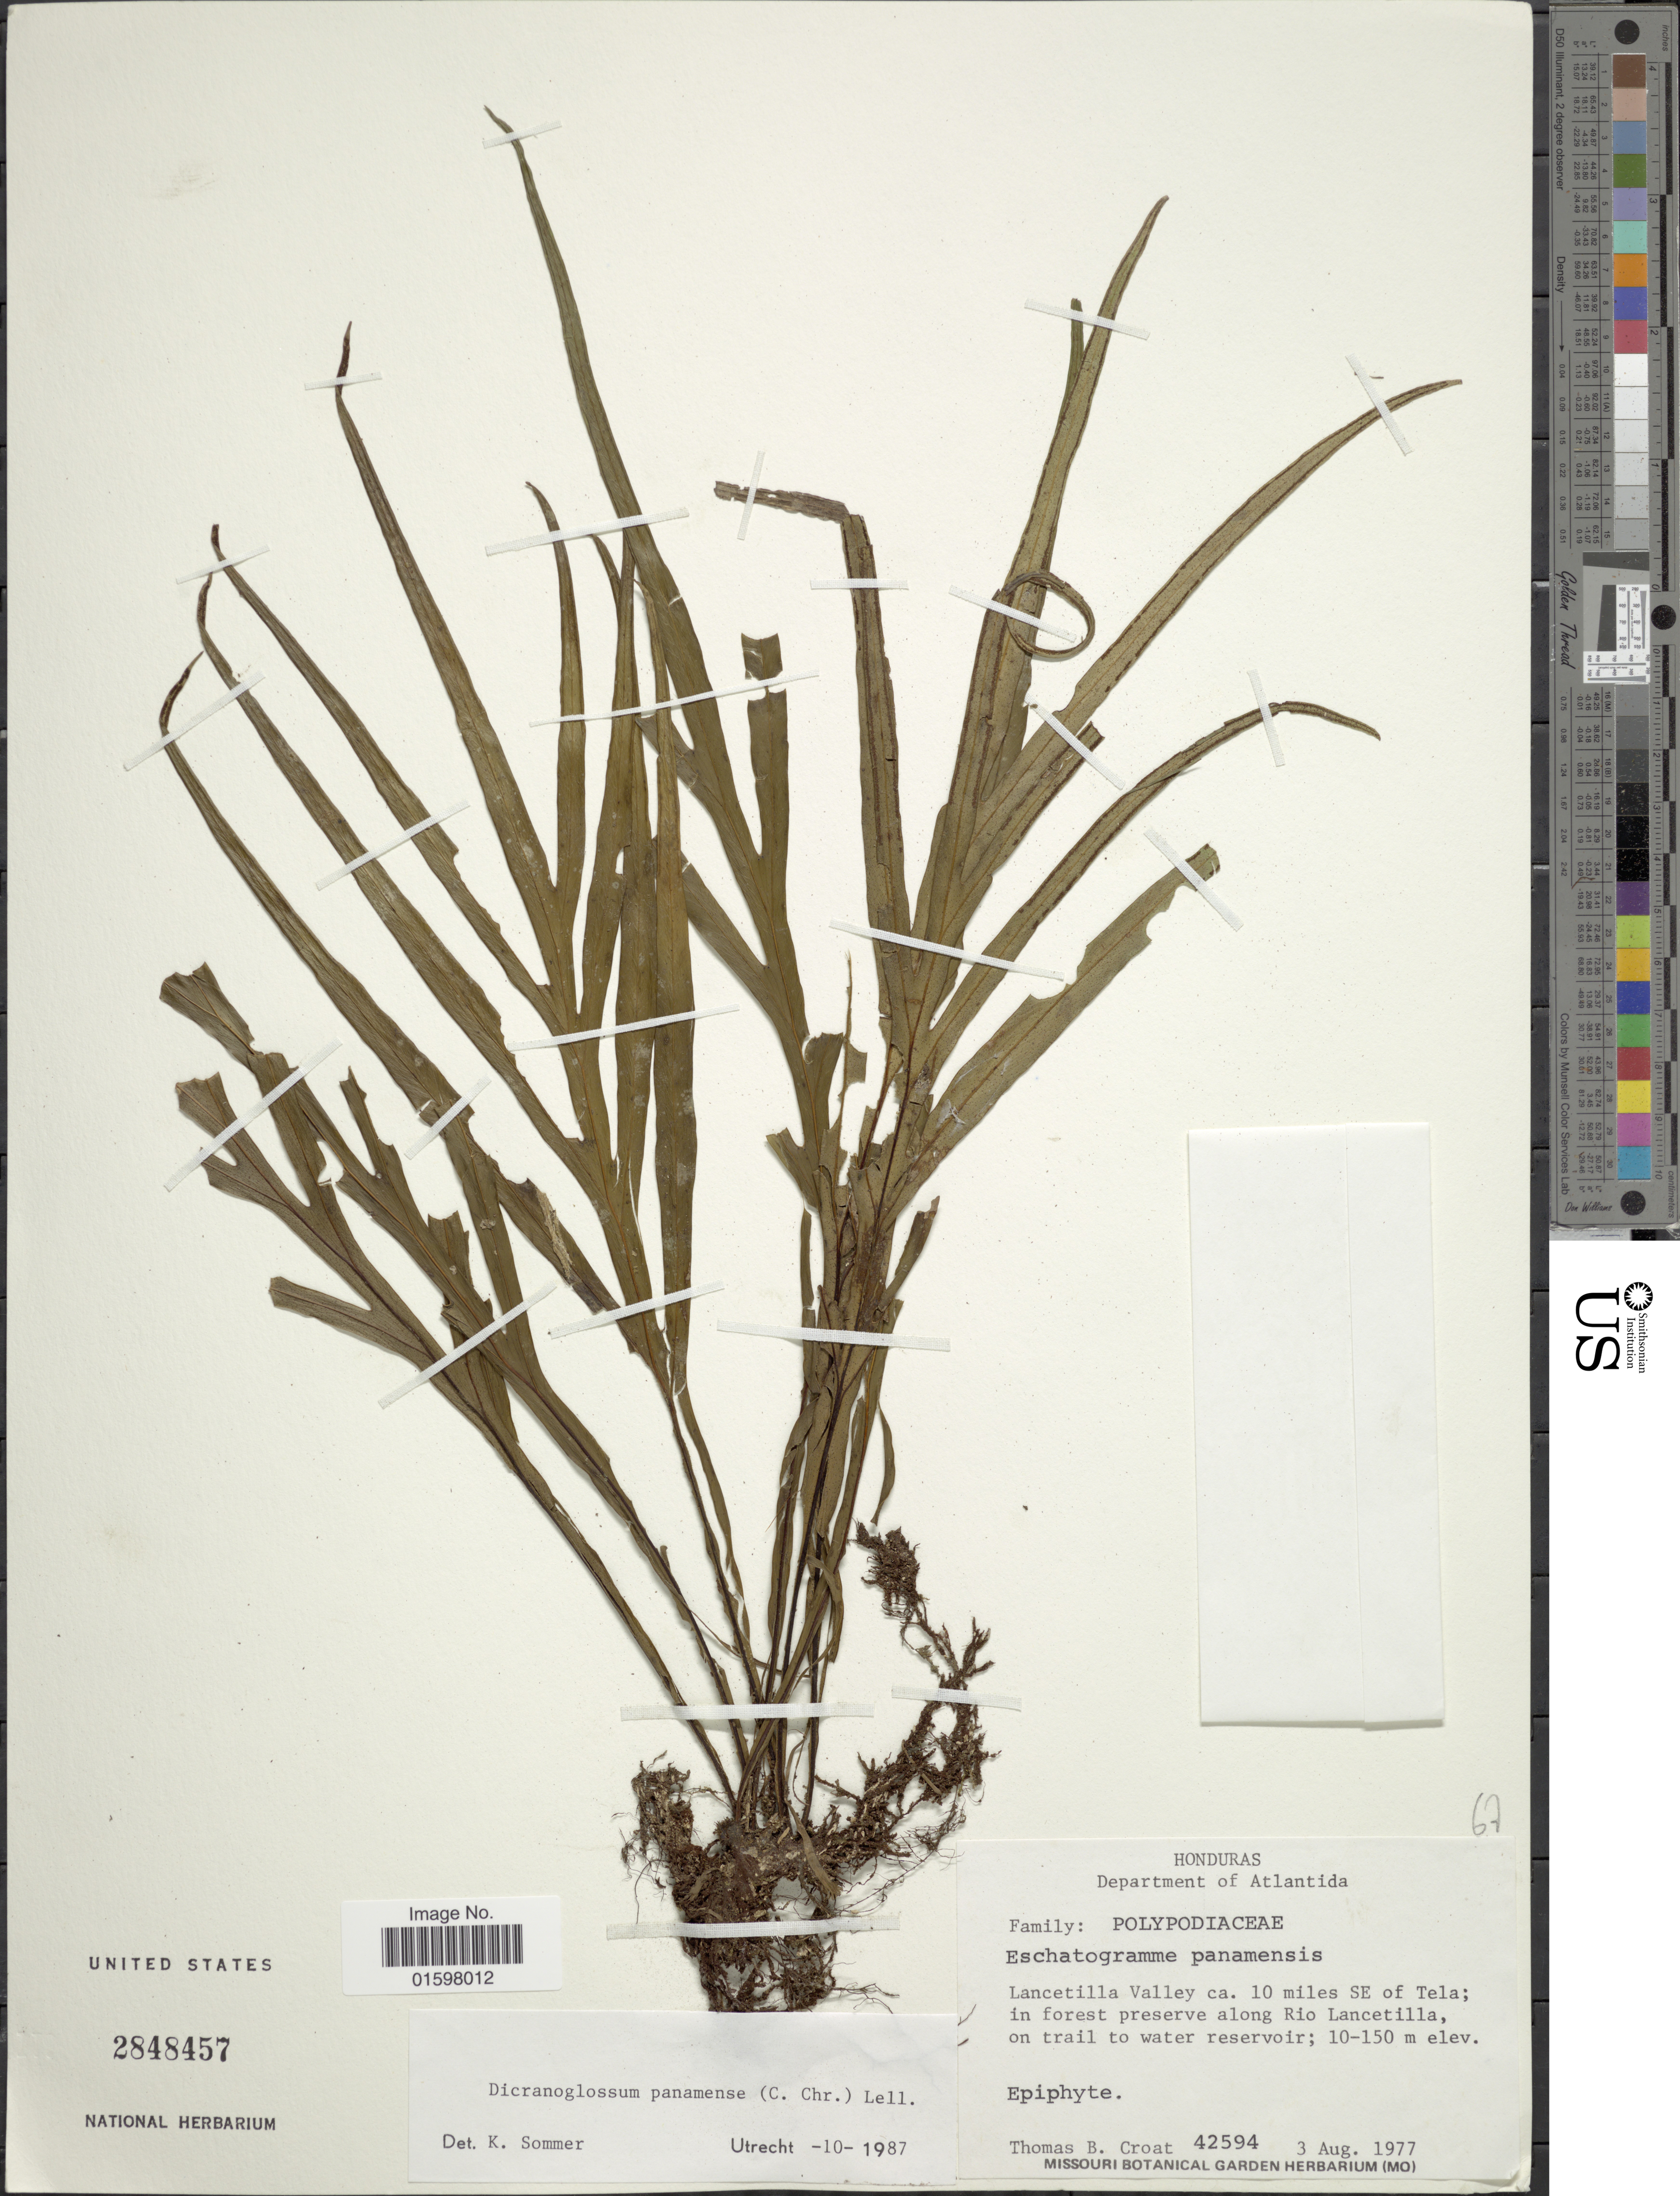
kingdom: Plantae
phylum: Tracheophyta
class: Polypodiopsida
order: Polypodiales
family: Polypodiaceae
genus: Pleopeltis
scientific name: Pleopeltis panamensis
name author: (Weath.) Pic. Serm.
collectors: T. B. Croat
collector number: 42594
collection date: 1977-08-03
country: Honduras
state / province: Atlántida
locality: Department of Atlantida, Lancetilla Valley ca. 10 miles SE of Tela; in forest preserve along Rio Lancetilla on trail to water reservoir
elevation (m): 10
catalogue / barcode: US 2848457